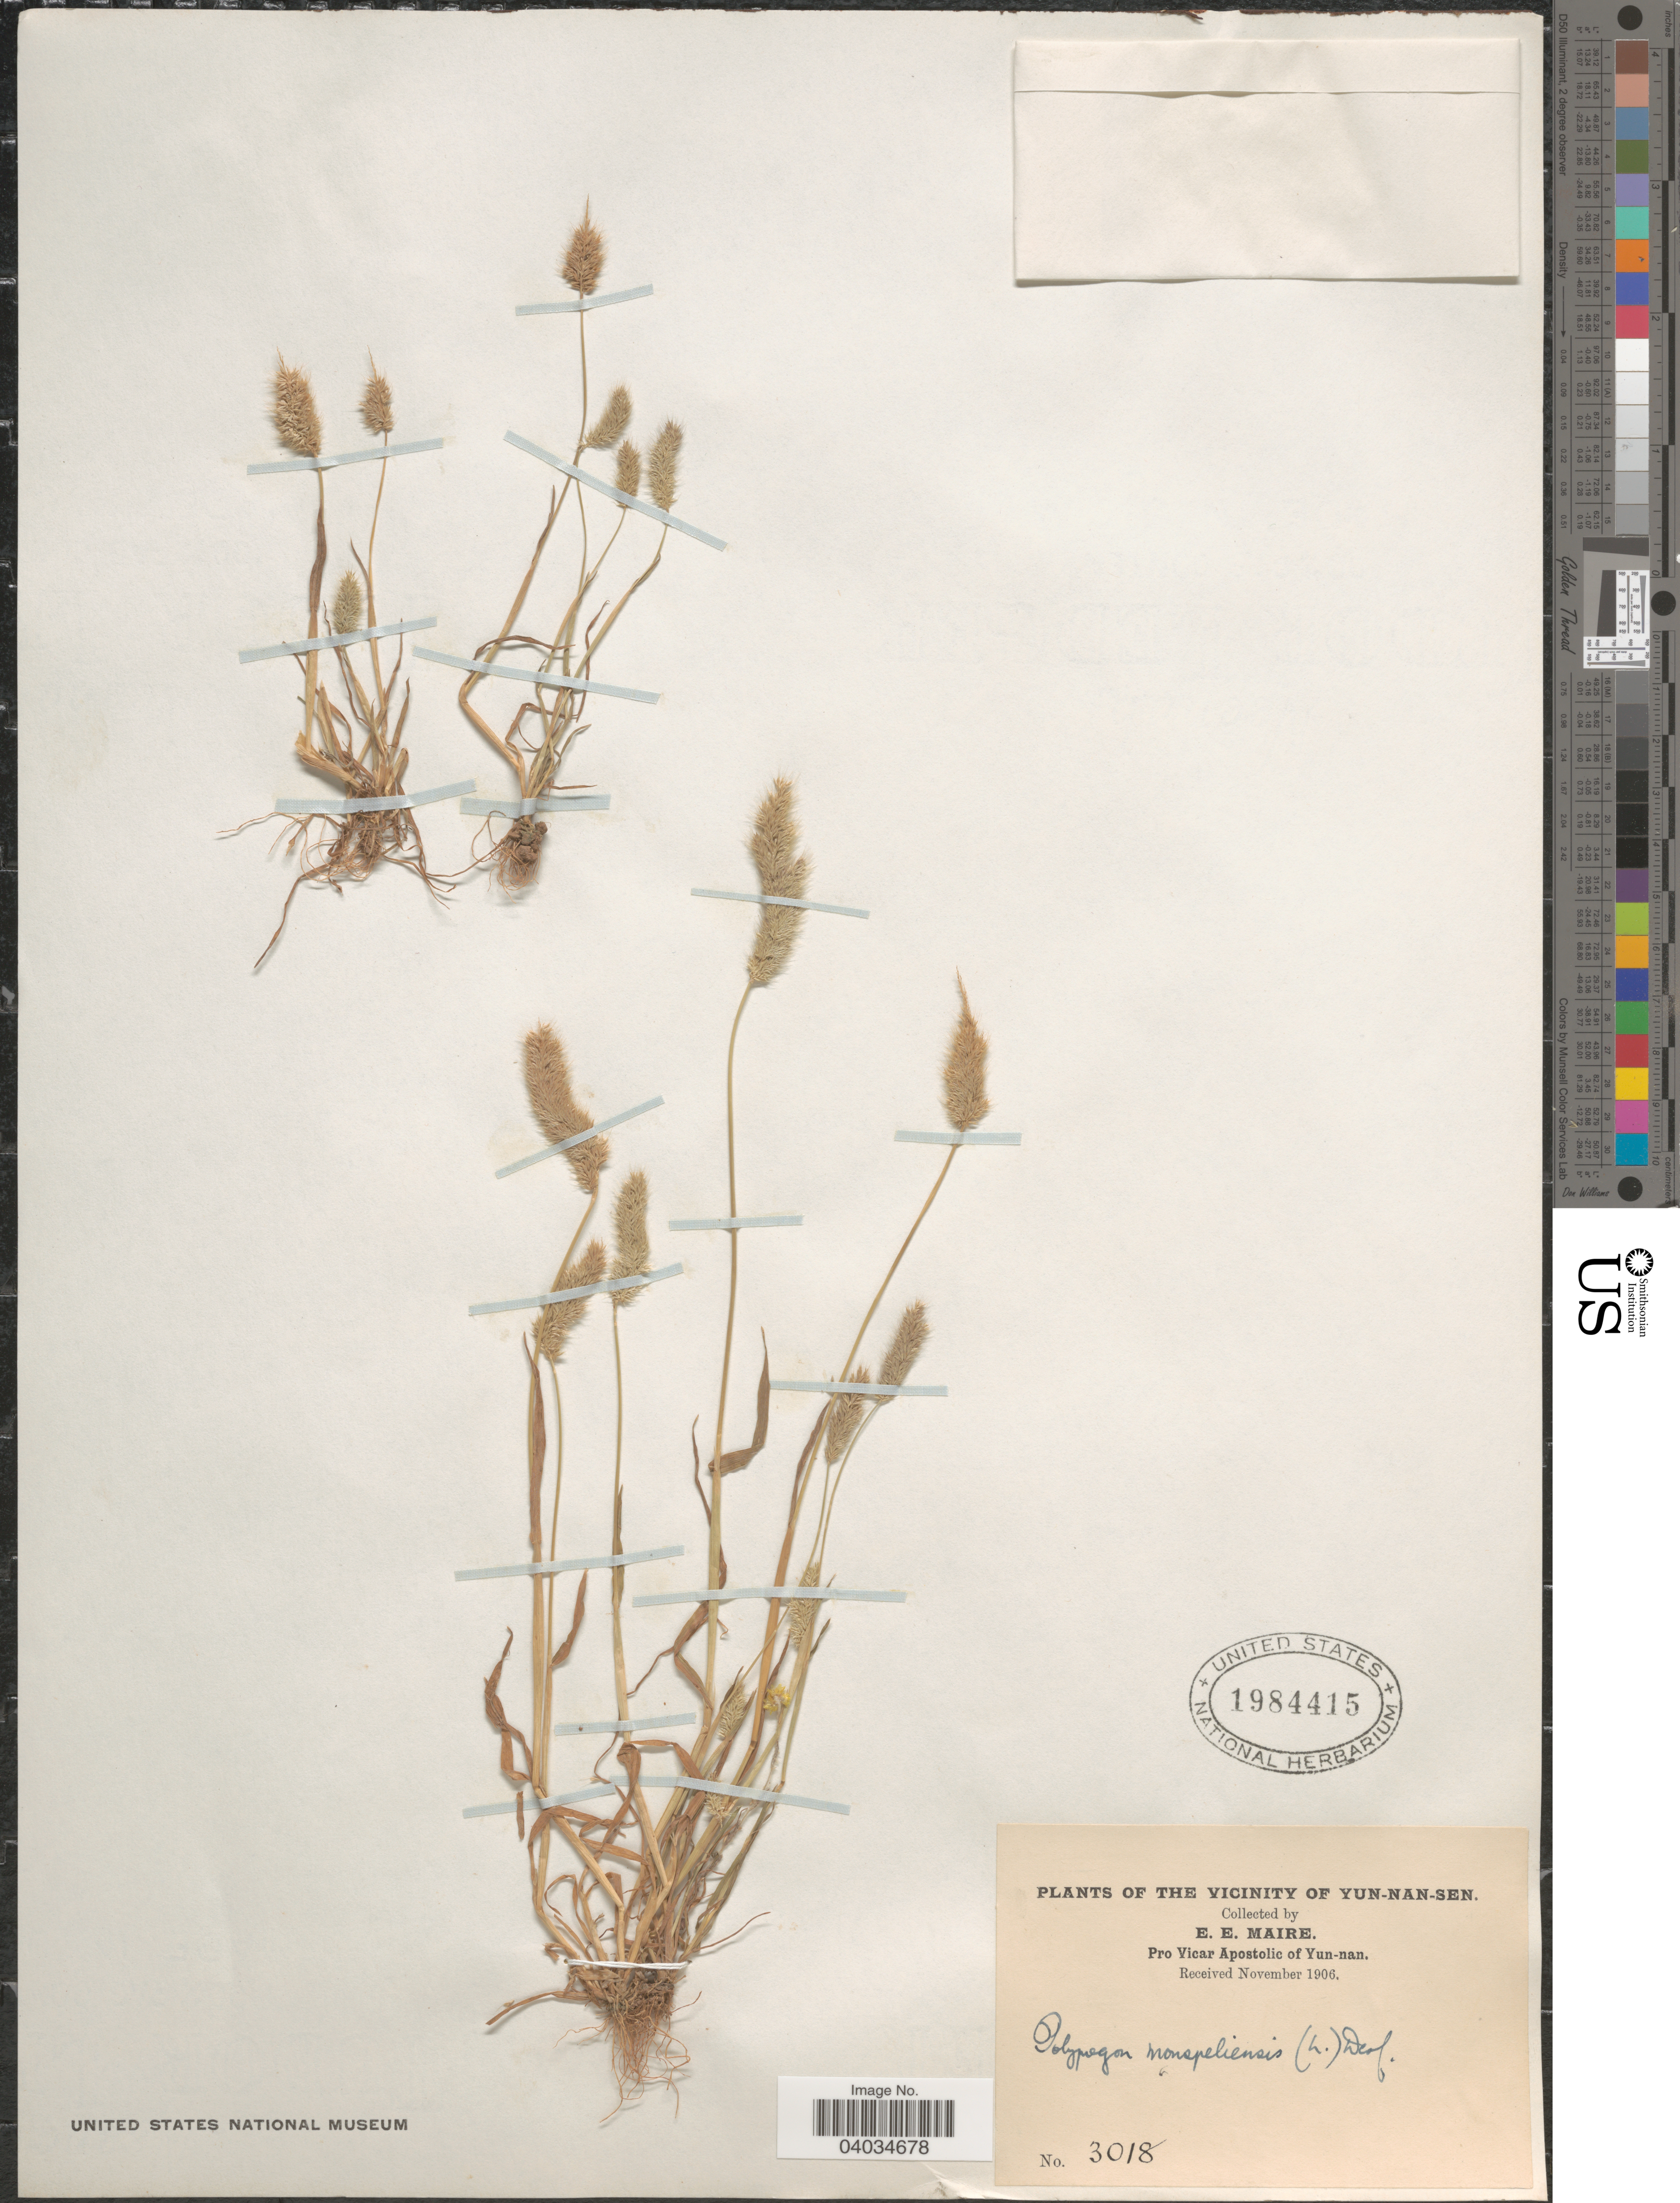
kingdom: Plantae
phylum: Tracheophyta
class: Liliopsida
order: Poales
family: Poaceae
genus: Polypogon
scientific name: Polypogon monspeliensis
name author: (L.) Desf.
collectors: E. E. Maire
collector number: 3018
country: China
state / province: Yunnan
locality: Vicinity of Yun-nan-sen.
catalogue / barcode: US 1984415